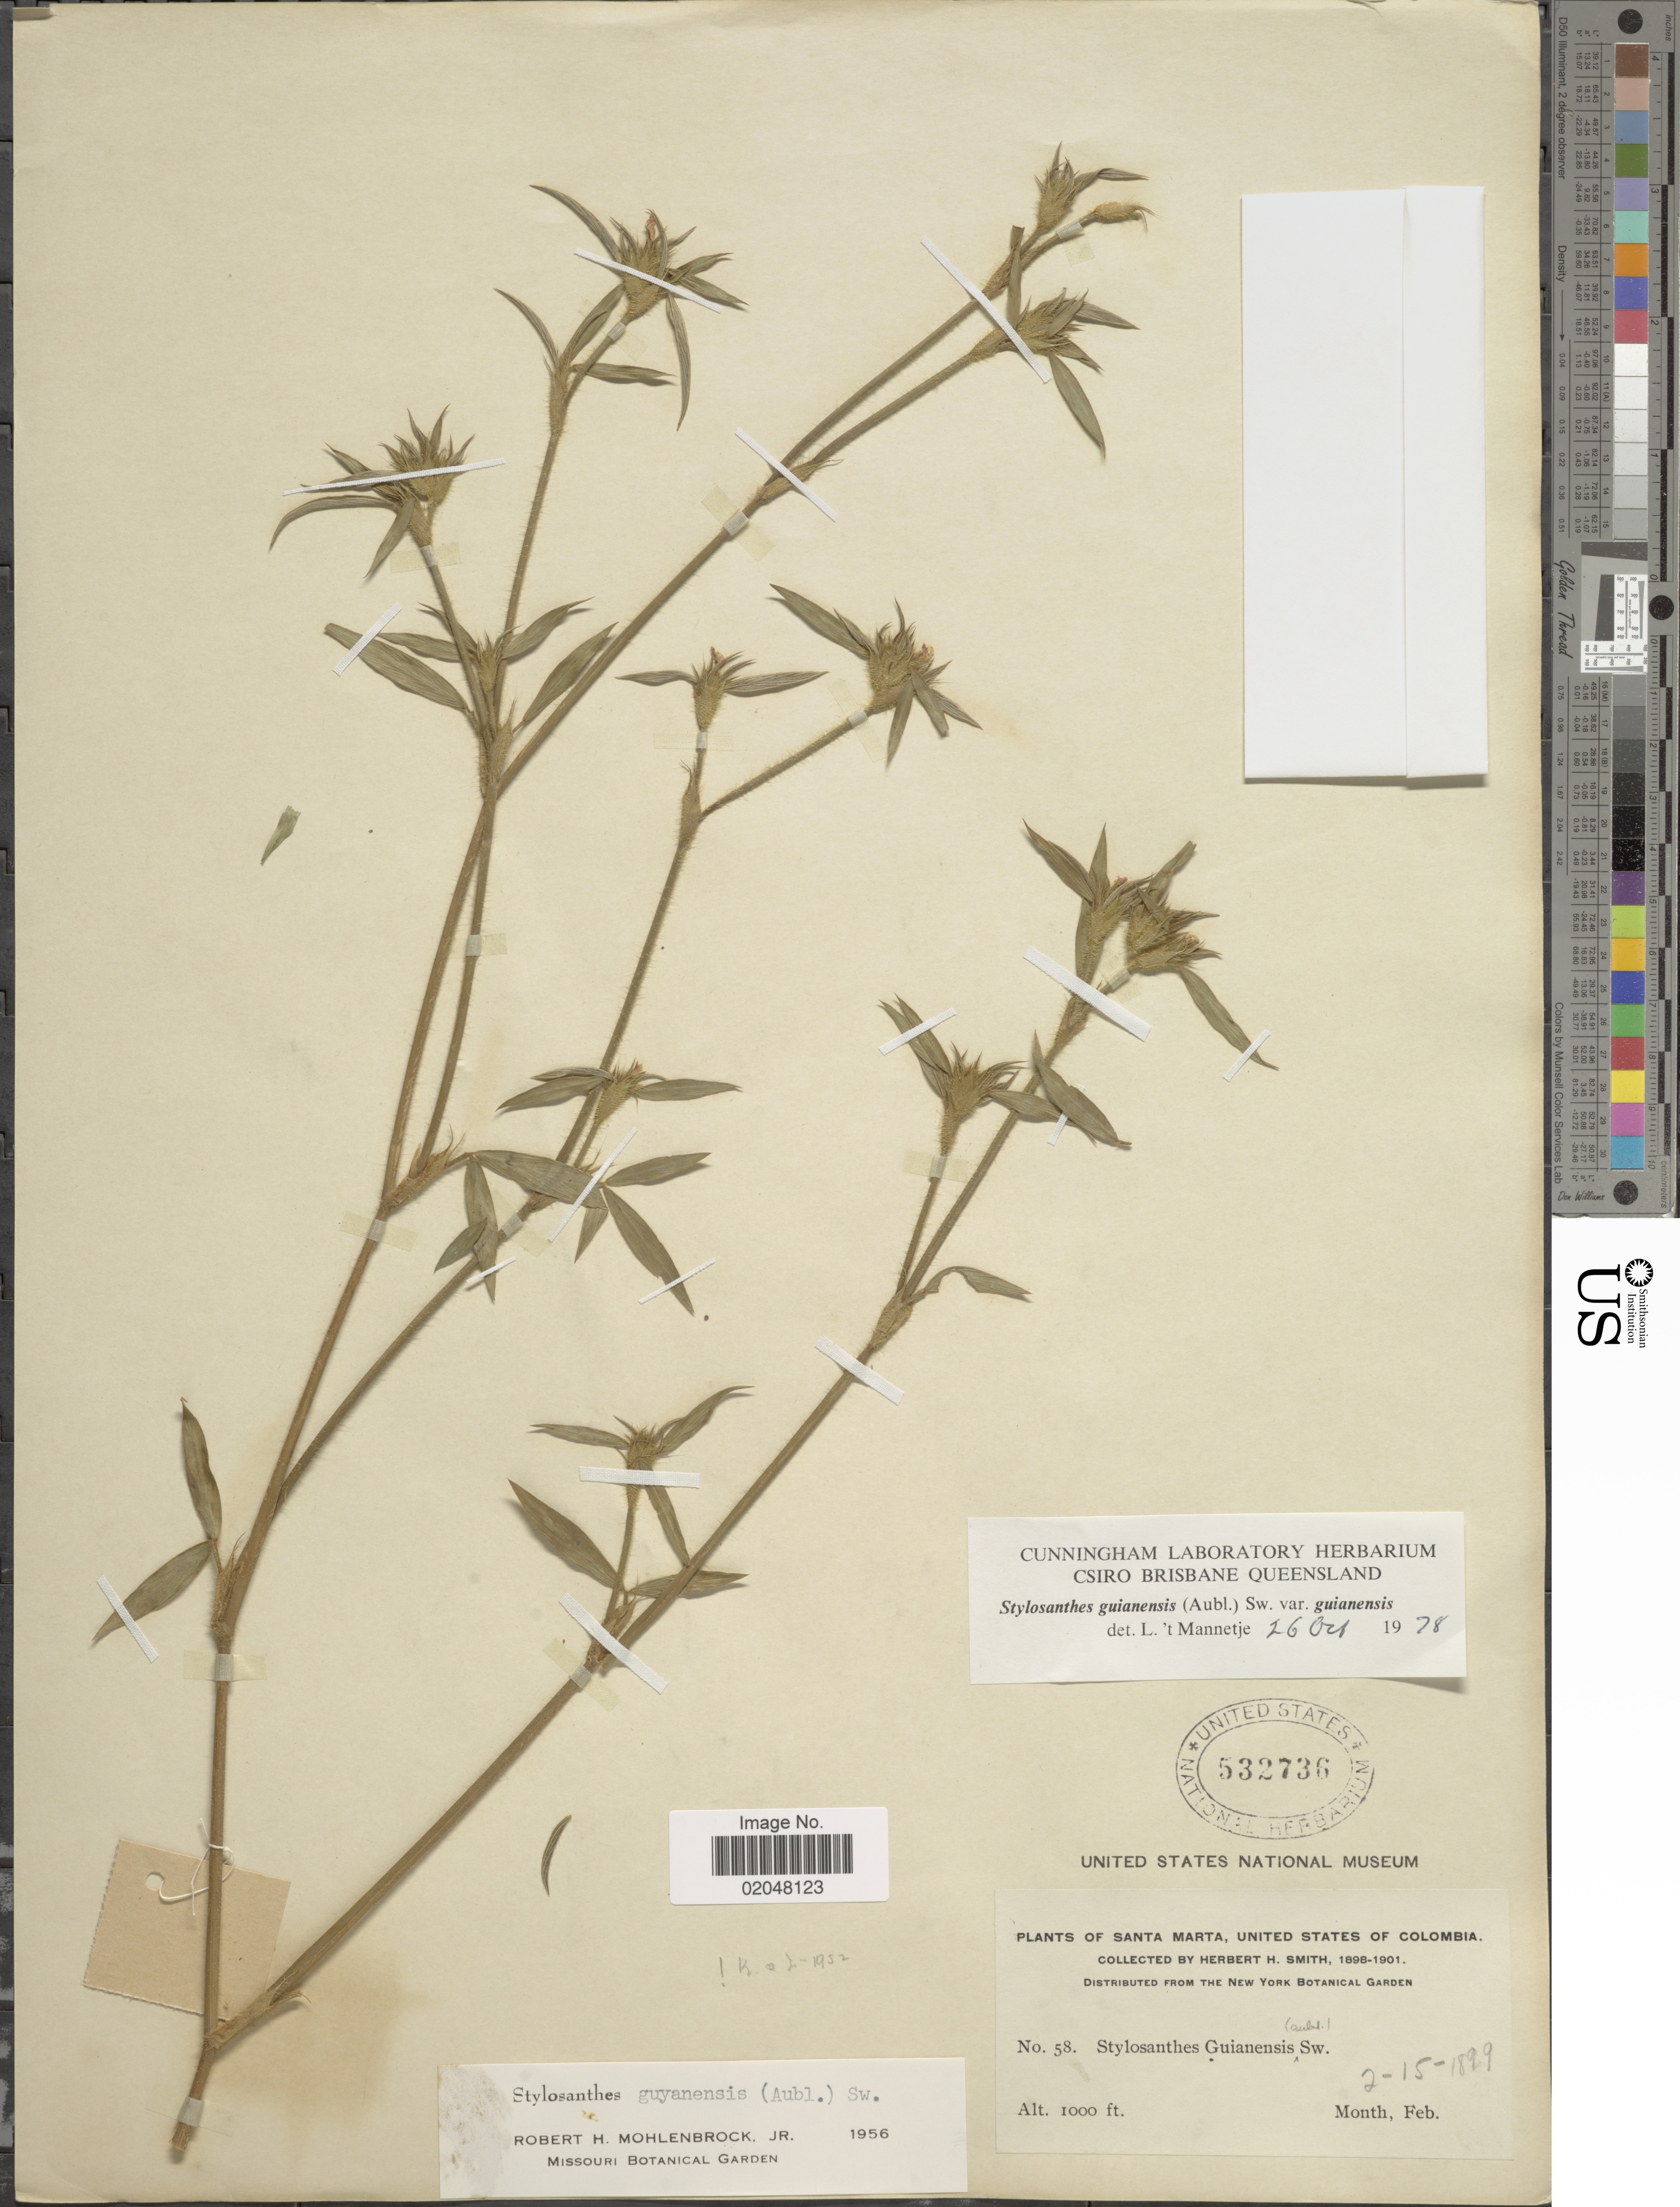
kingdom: Plantae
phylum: Tracheophyta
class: Magnoliopsida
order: Fabales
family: Fabaceae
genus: Stylosanthes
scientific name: Stylosanthes guianensis var. guianensis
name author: (Aubl.) Sw.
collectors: Herbert H. Smith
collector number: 58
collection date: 1899-02-15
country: Colombia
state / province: Magdalena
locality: Santa Marta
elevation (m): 305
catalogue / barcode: US 532736